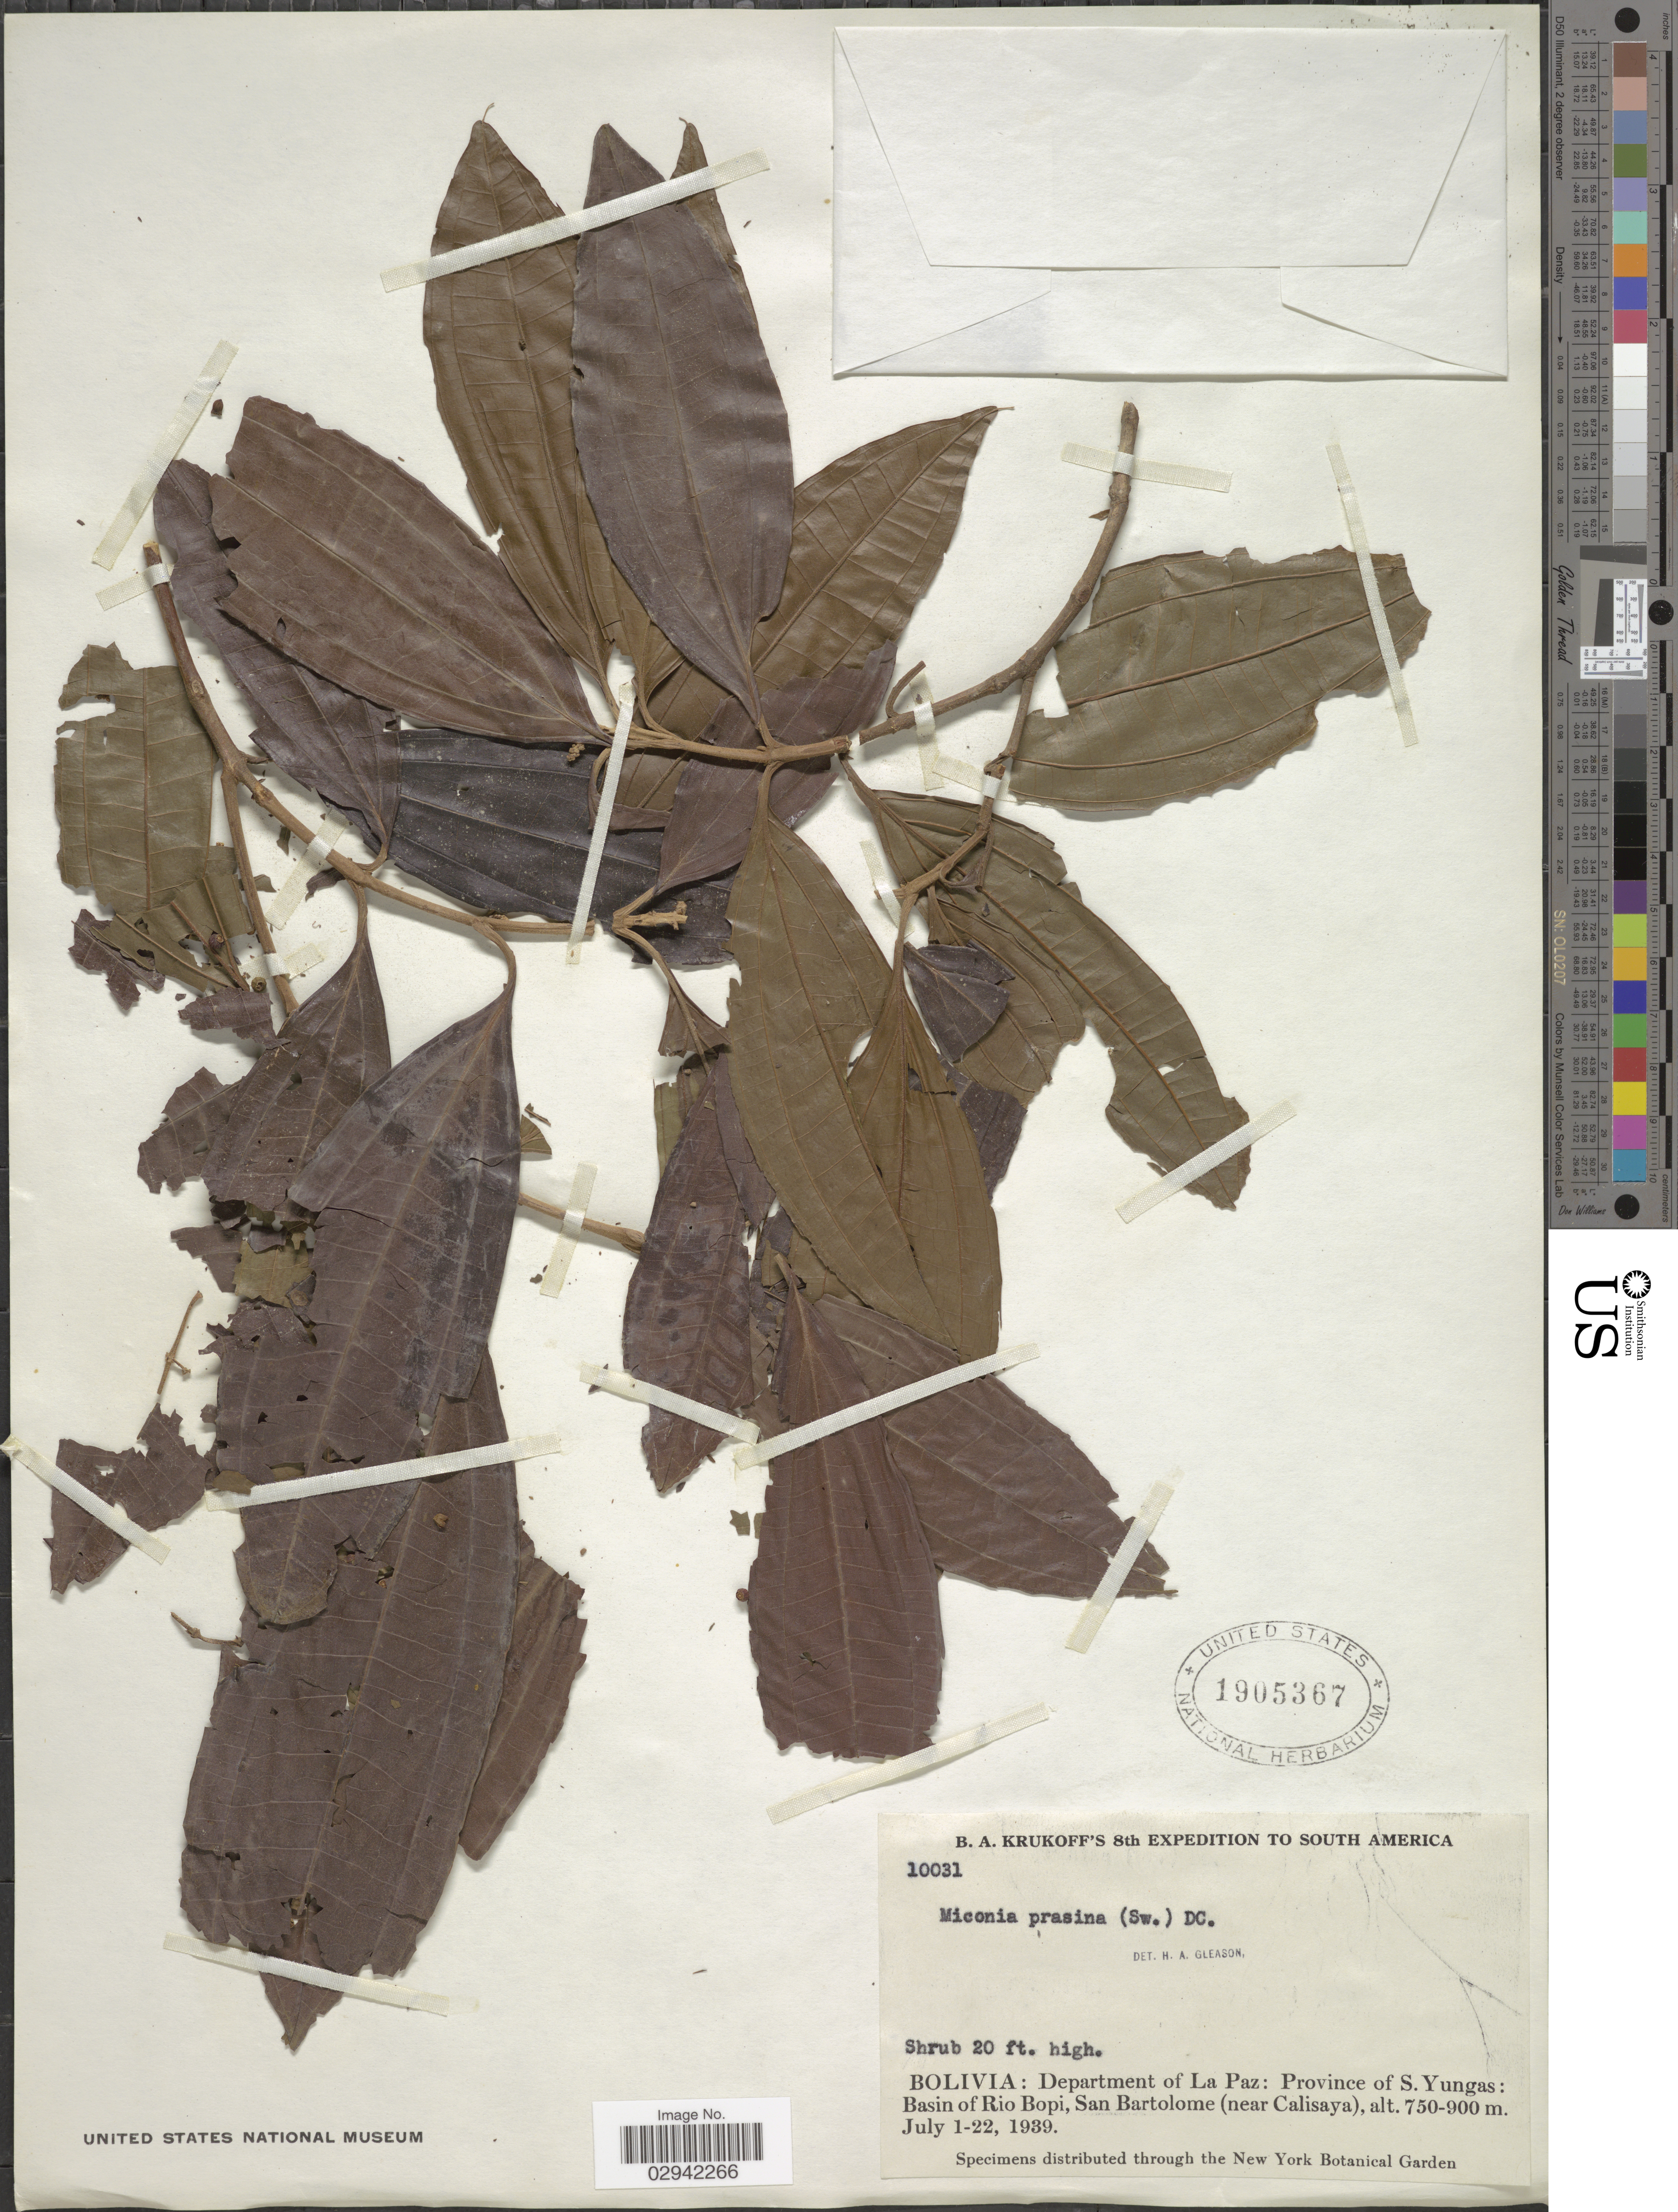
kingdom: Plantae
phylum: Tracheophyta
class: Magnoliopsida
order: Myrtales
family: Melastomataceae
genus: Miconia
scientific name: Miconia prasina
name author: (Sw.) DC.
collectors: B. A. Krukoff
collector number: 10031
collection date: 1939-07-01/1939-07-22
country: Bolivia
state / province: La Paz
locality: Department of La Paz: Province of S. Yungas: Basin of Rio Bopi, San Bartolome (near Calisaya).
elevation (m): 750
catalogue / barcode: US 1905367